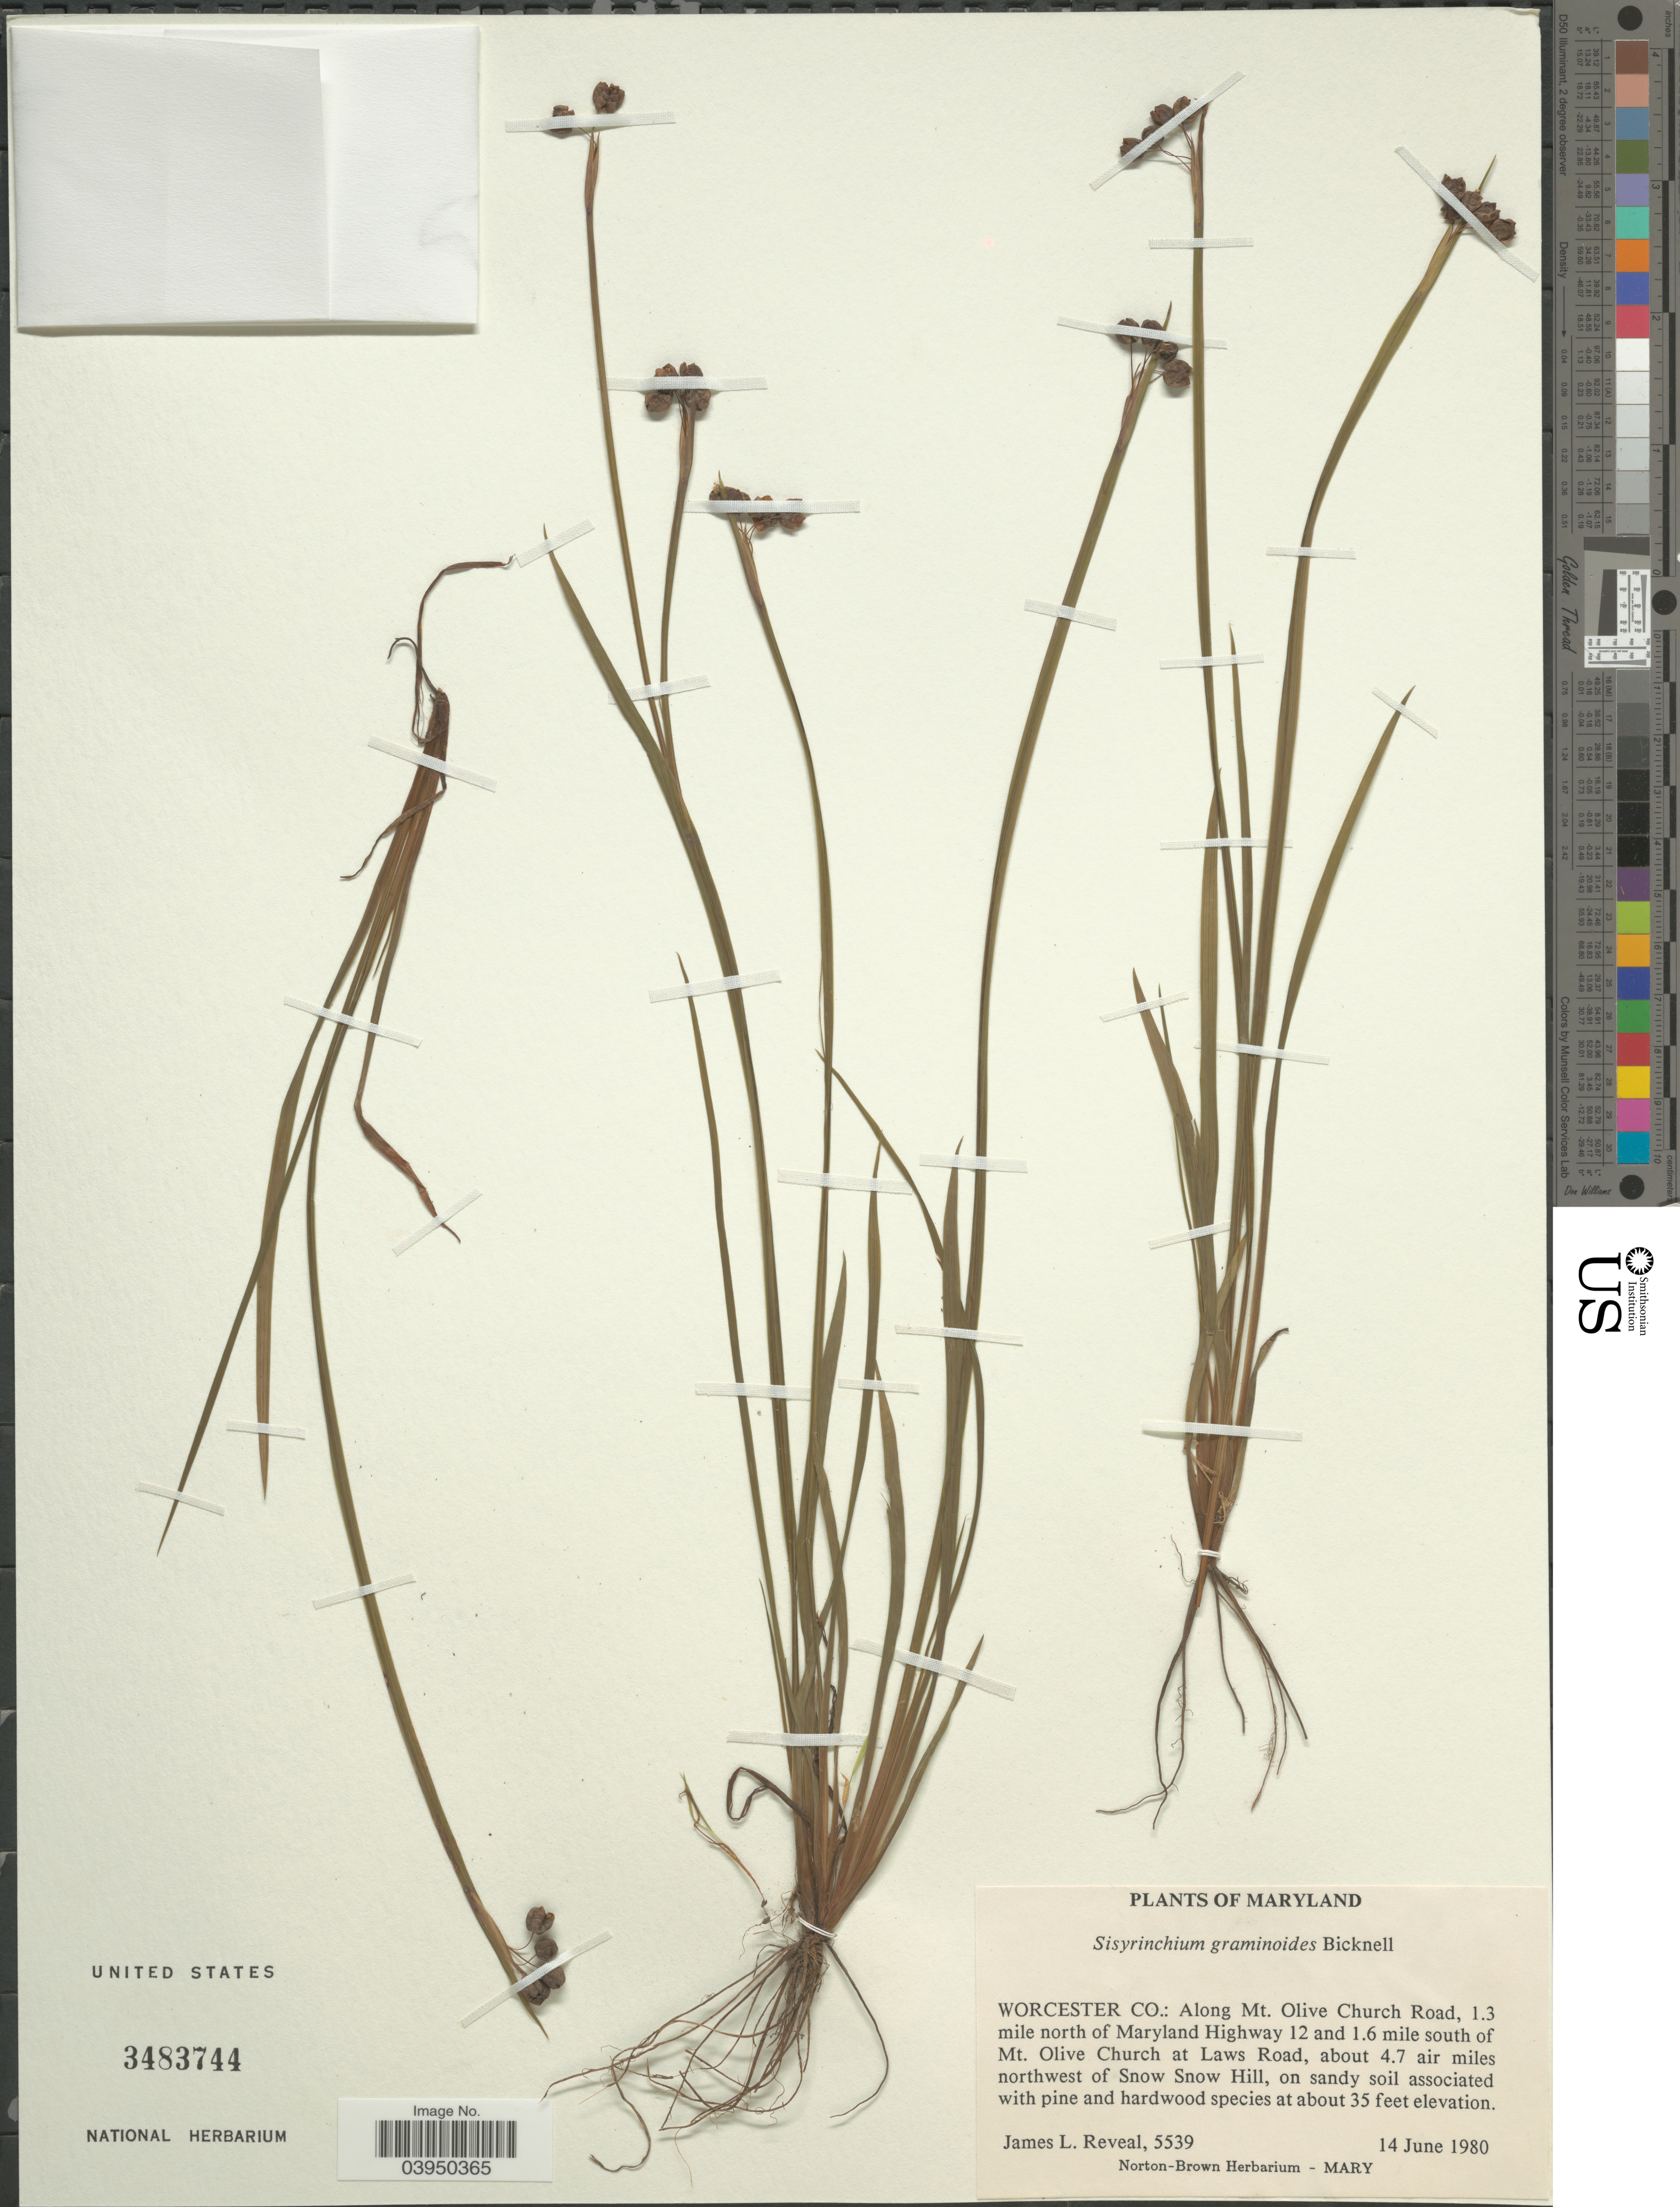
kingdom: Plantae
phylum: Tracheophyta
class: Liliopsida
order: Asparagales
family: Iridaceae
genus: Sisyrinchium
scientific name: Sisyrinchium angustifolium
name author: Mill.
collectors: J. L. Reveal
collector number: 5539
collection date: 1980-06-14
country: United States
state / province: Maryland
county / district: Worcester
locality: Worcester Co.: Along Mt. Olive Church Road, 1.3 mile north of Maryland Highway 12 and 1.6 mile south of Mt. Olive Church at Laws Road, about 4.7 air miles northwest of Snow Hill.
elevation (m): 11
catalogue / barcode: US 3483744